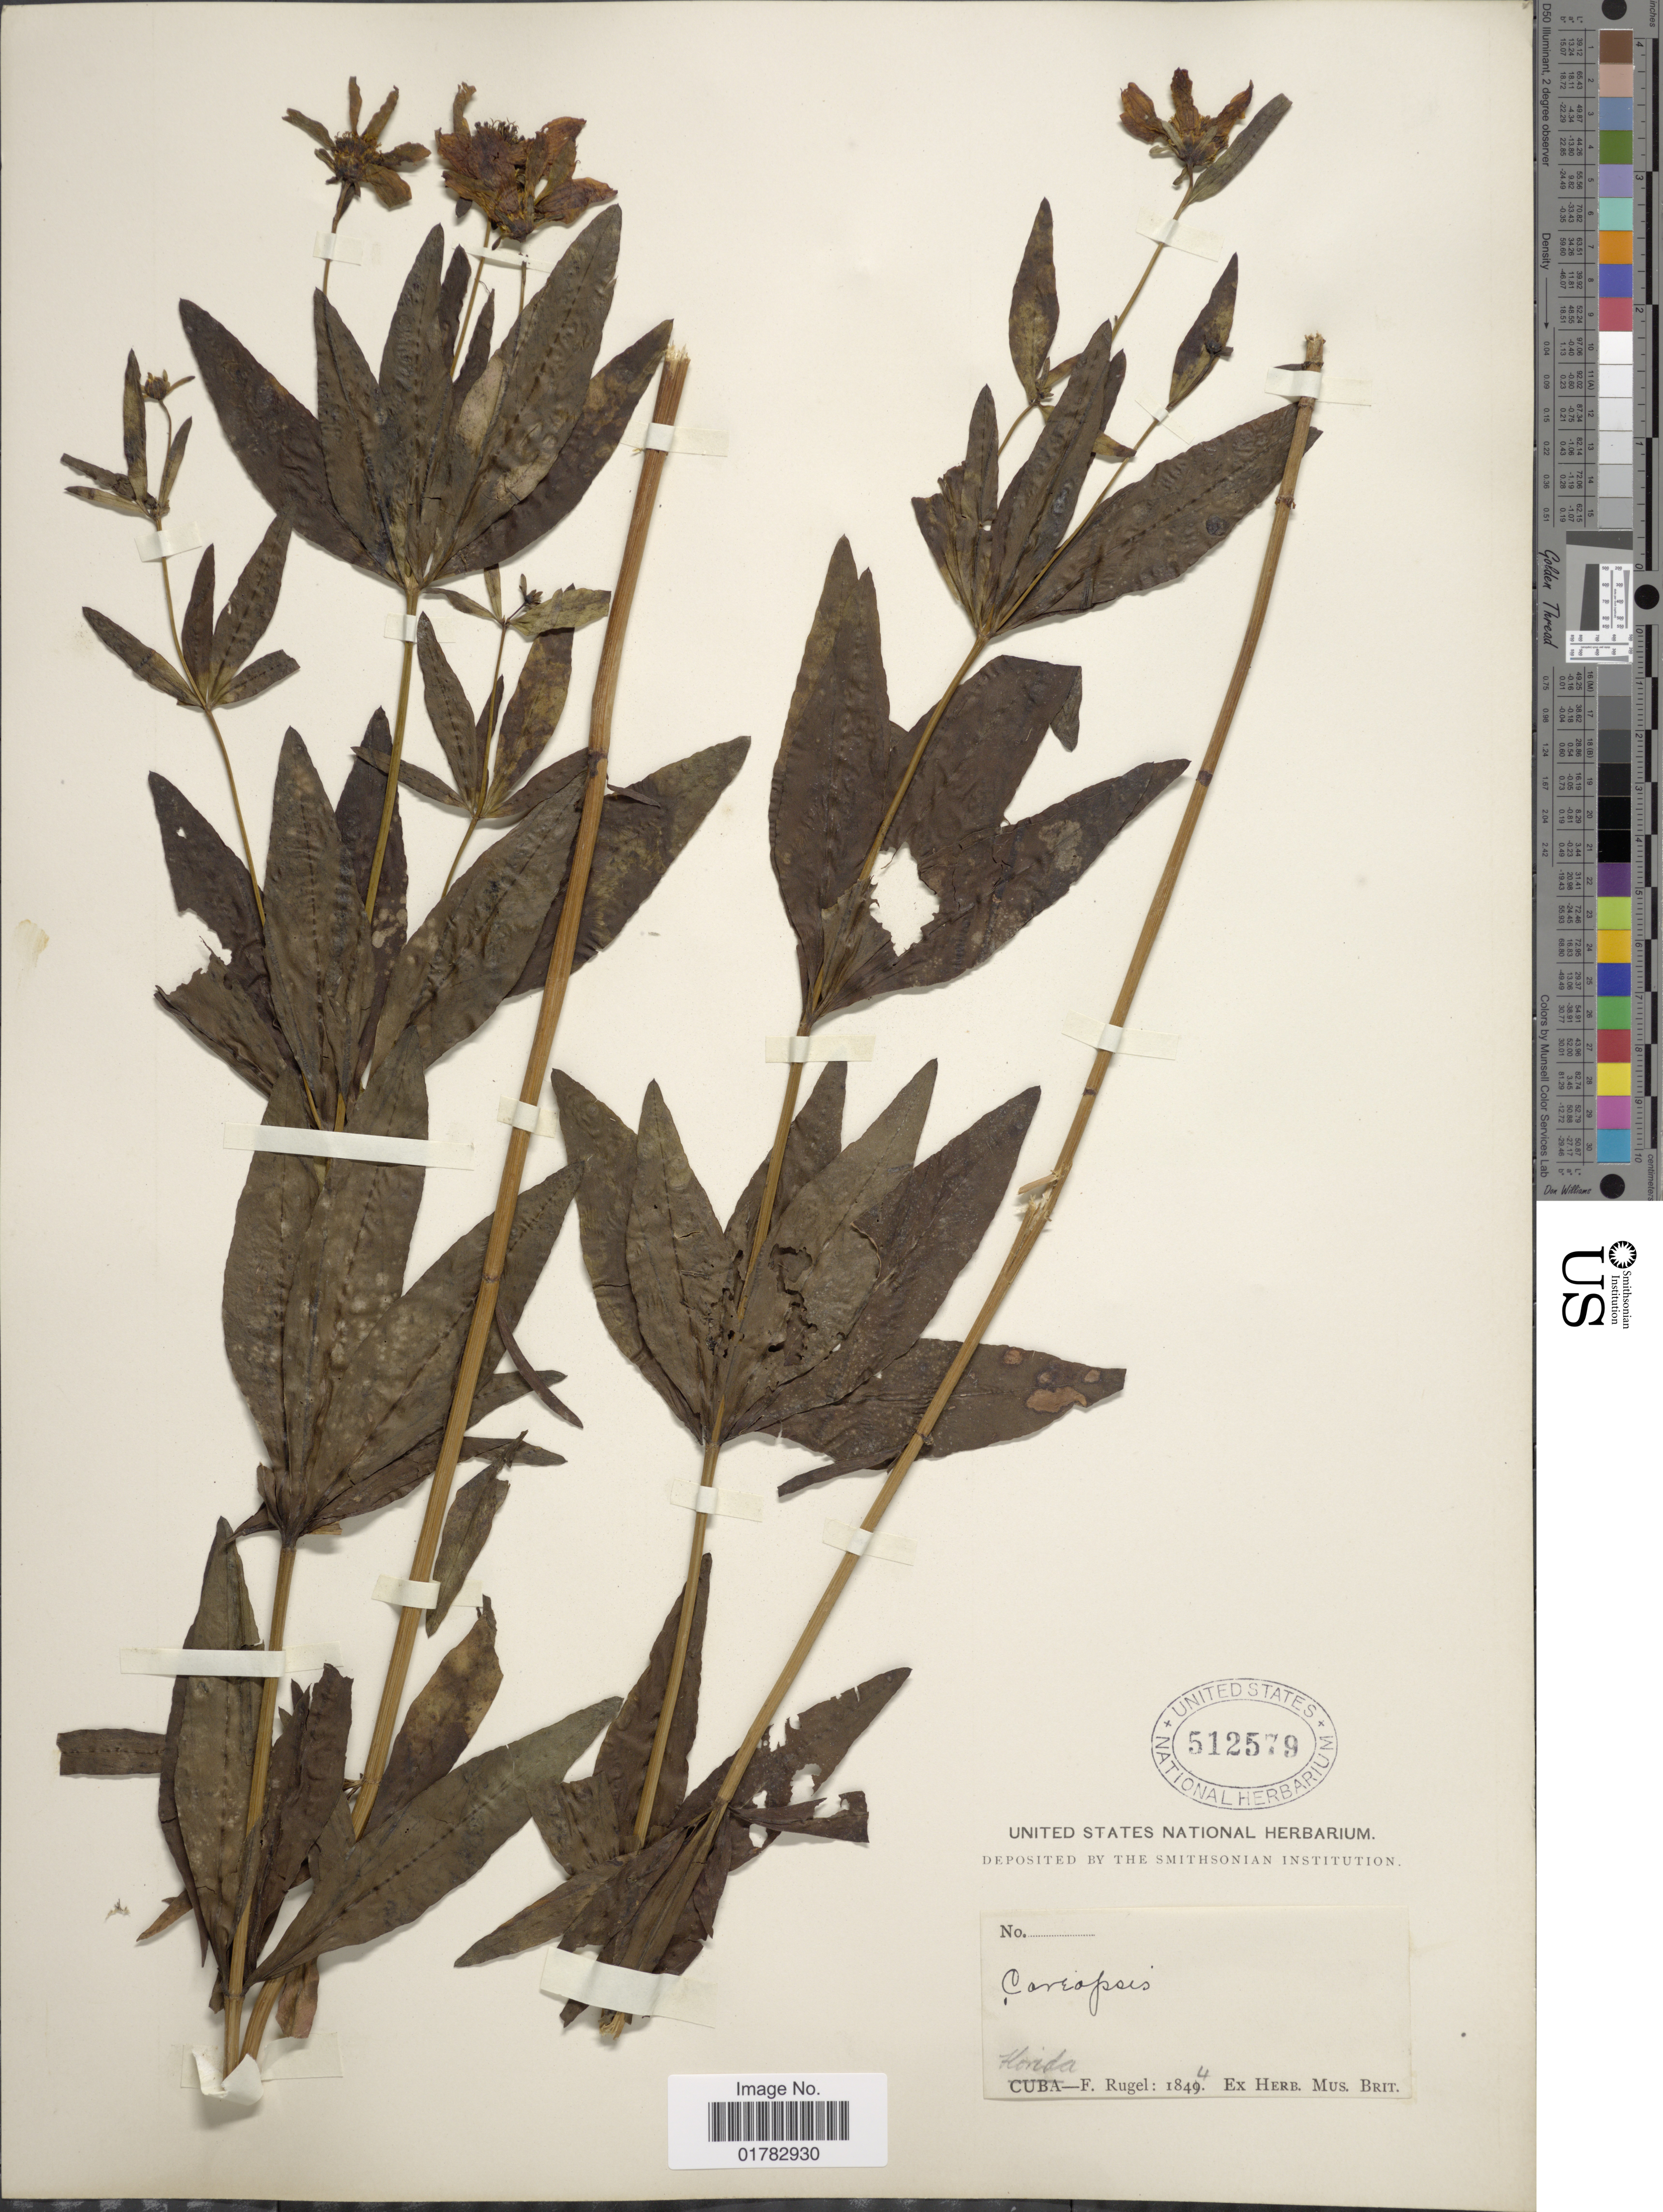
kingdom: Plantae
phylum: Tracheophyta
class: Magnoliopsida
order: Asterales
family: Asteraceae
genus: Coreopsis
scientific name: Coreopsis major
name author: Walter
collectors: F. Rugel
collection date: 1844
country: United States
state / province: Florida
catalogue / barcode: US 512579